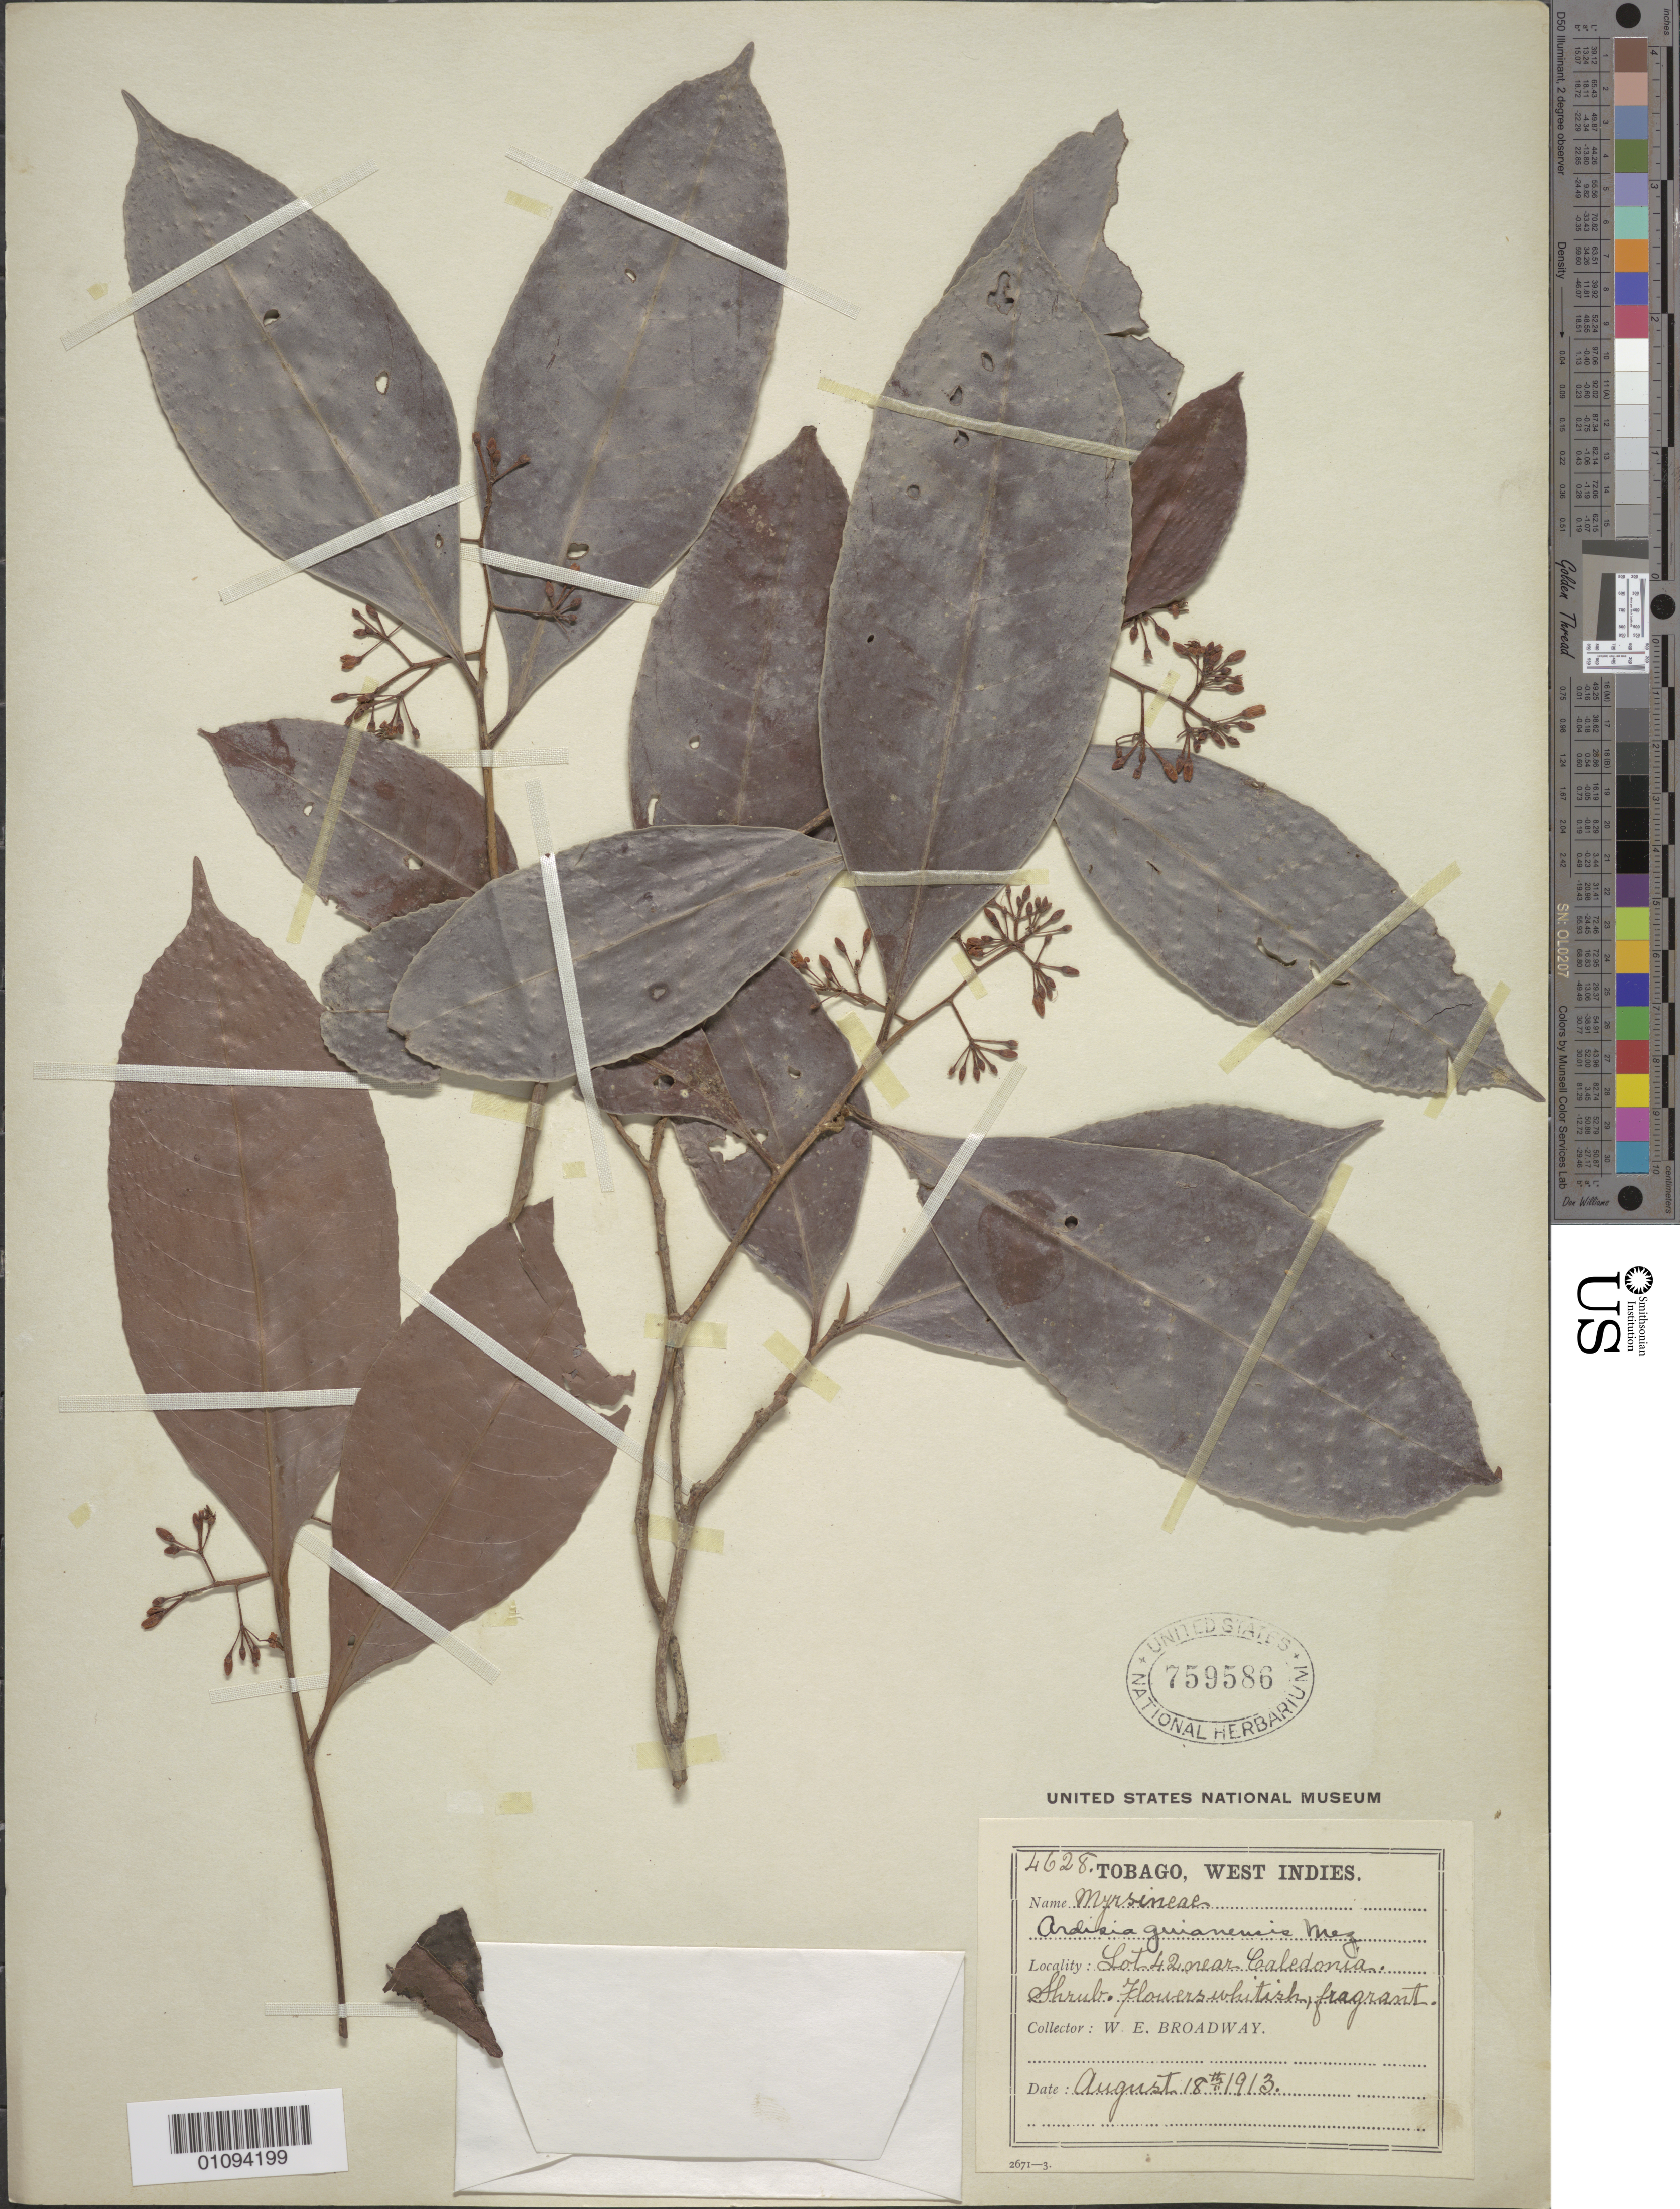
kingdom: Plantae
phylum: Tracheophyta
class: Magnoliopsida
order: Ericales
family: Primulaceae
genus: Ardisia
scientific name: Ardisia guianensis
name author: (Aubl.) Mez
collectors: W. E. Broadway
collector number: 4628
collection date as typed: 18 Aug 1913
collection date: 1913-08-18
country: Trinidad and Tobago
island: Tobago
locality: Lot 42 near Caledonia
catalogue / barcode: US 759586